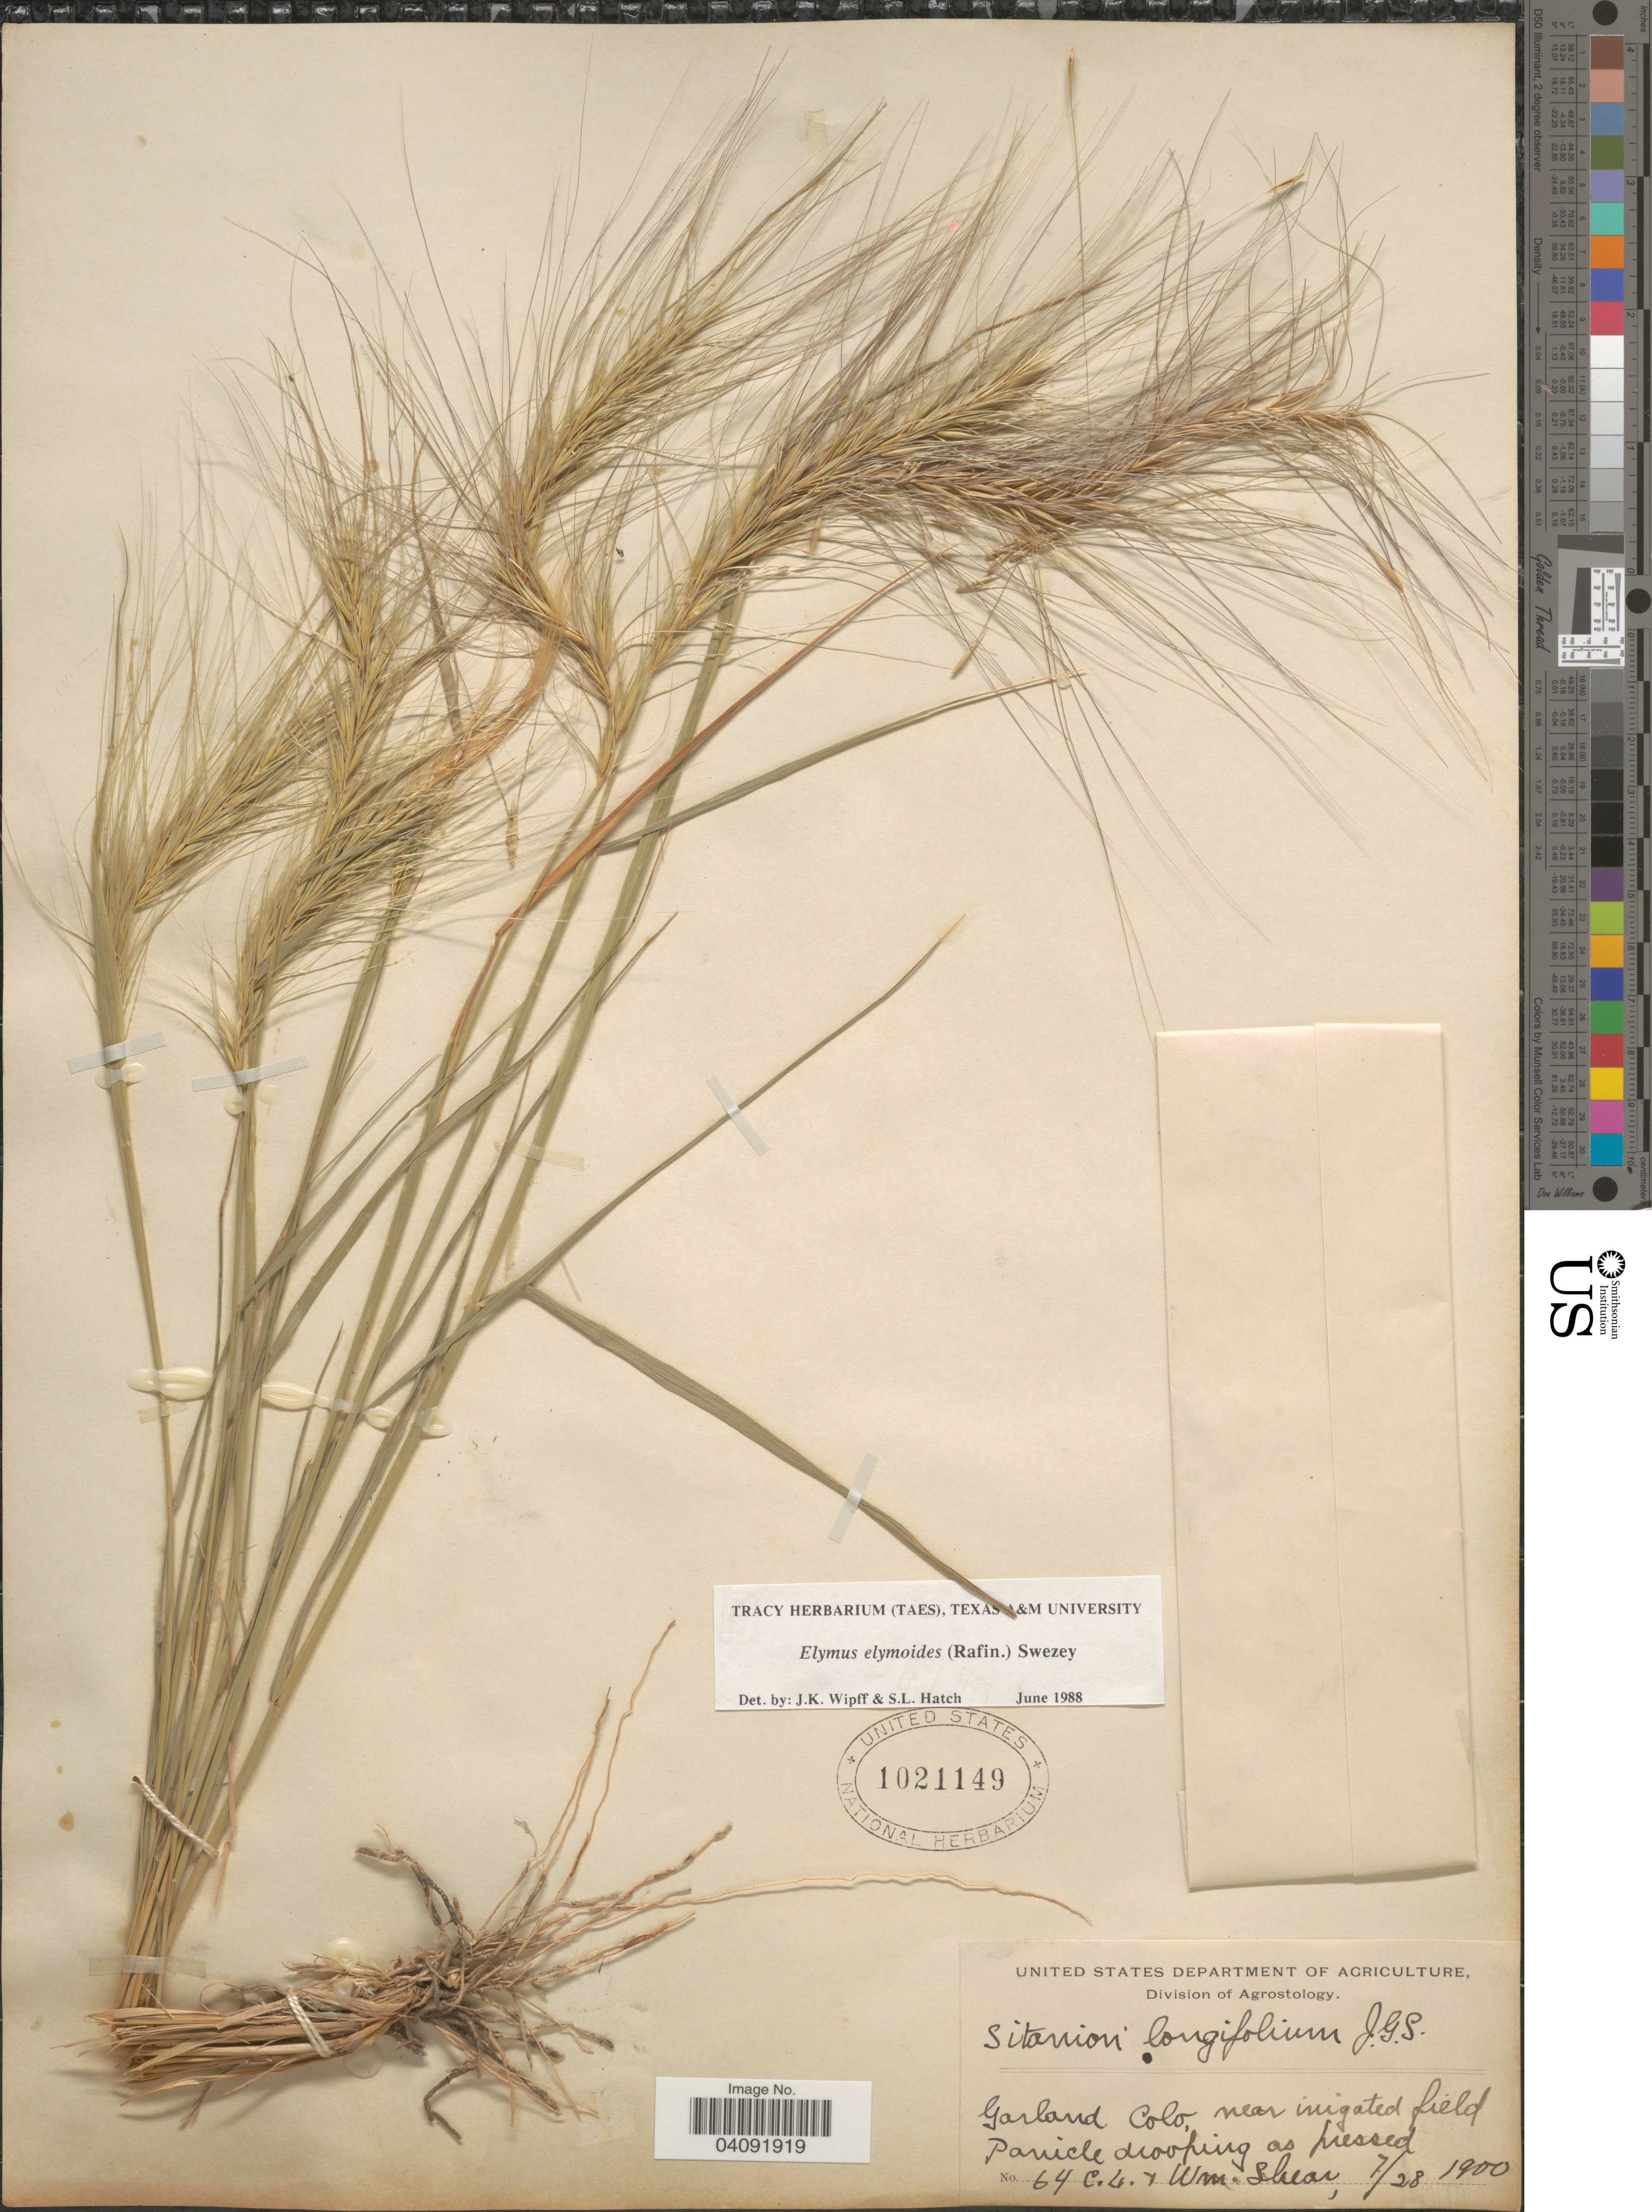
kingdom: Plantae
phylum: Tracheophyta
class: Liliopsida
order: Poales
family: Poaceae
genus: Elymus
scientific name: Elymus elymoides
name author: (Raf.) Swezey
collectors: C. L. Shear & W. Shear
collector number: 64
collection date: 1900-07-28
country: United States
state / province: Colorado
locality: Garland Colo. near irrigated field.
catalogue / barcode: US 1021149